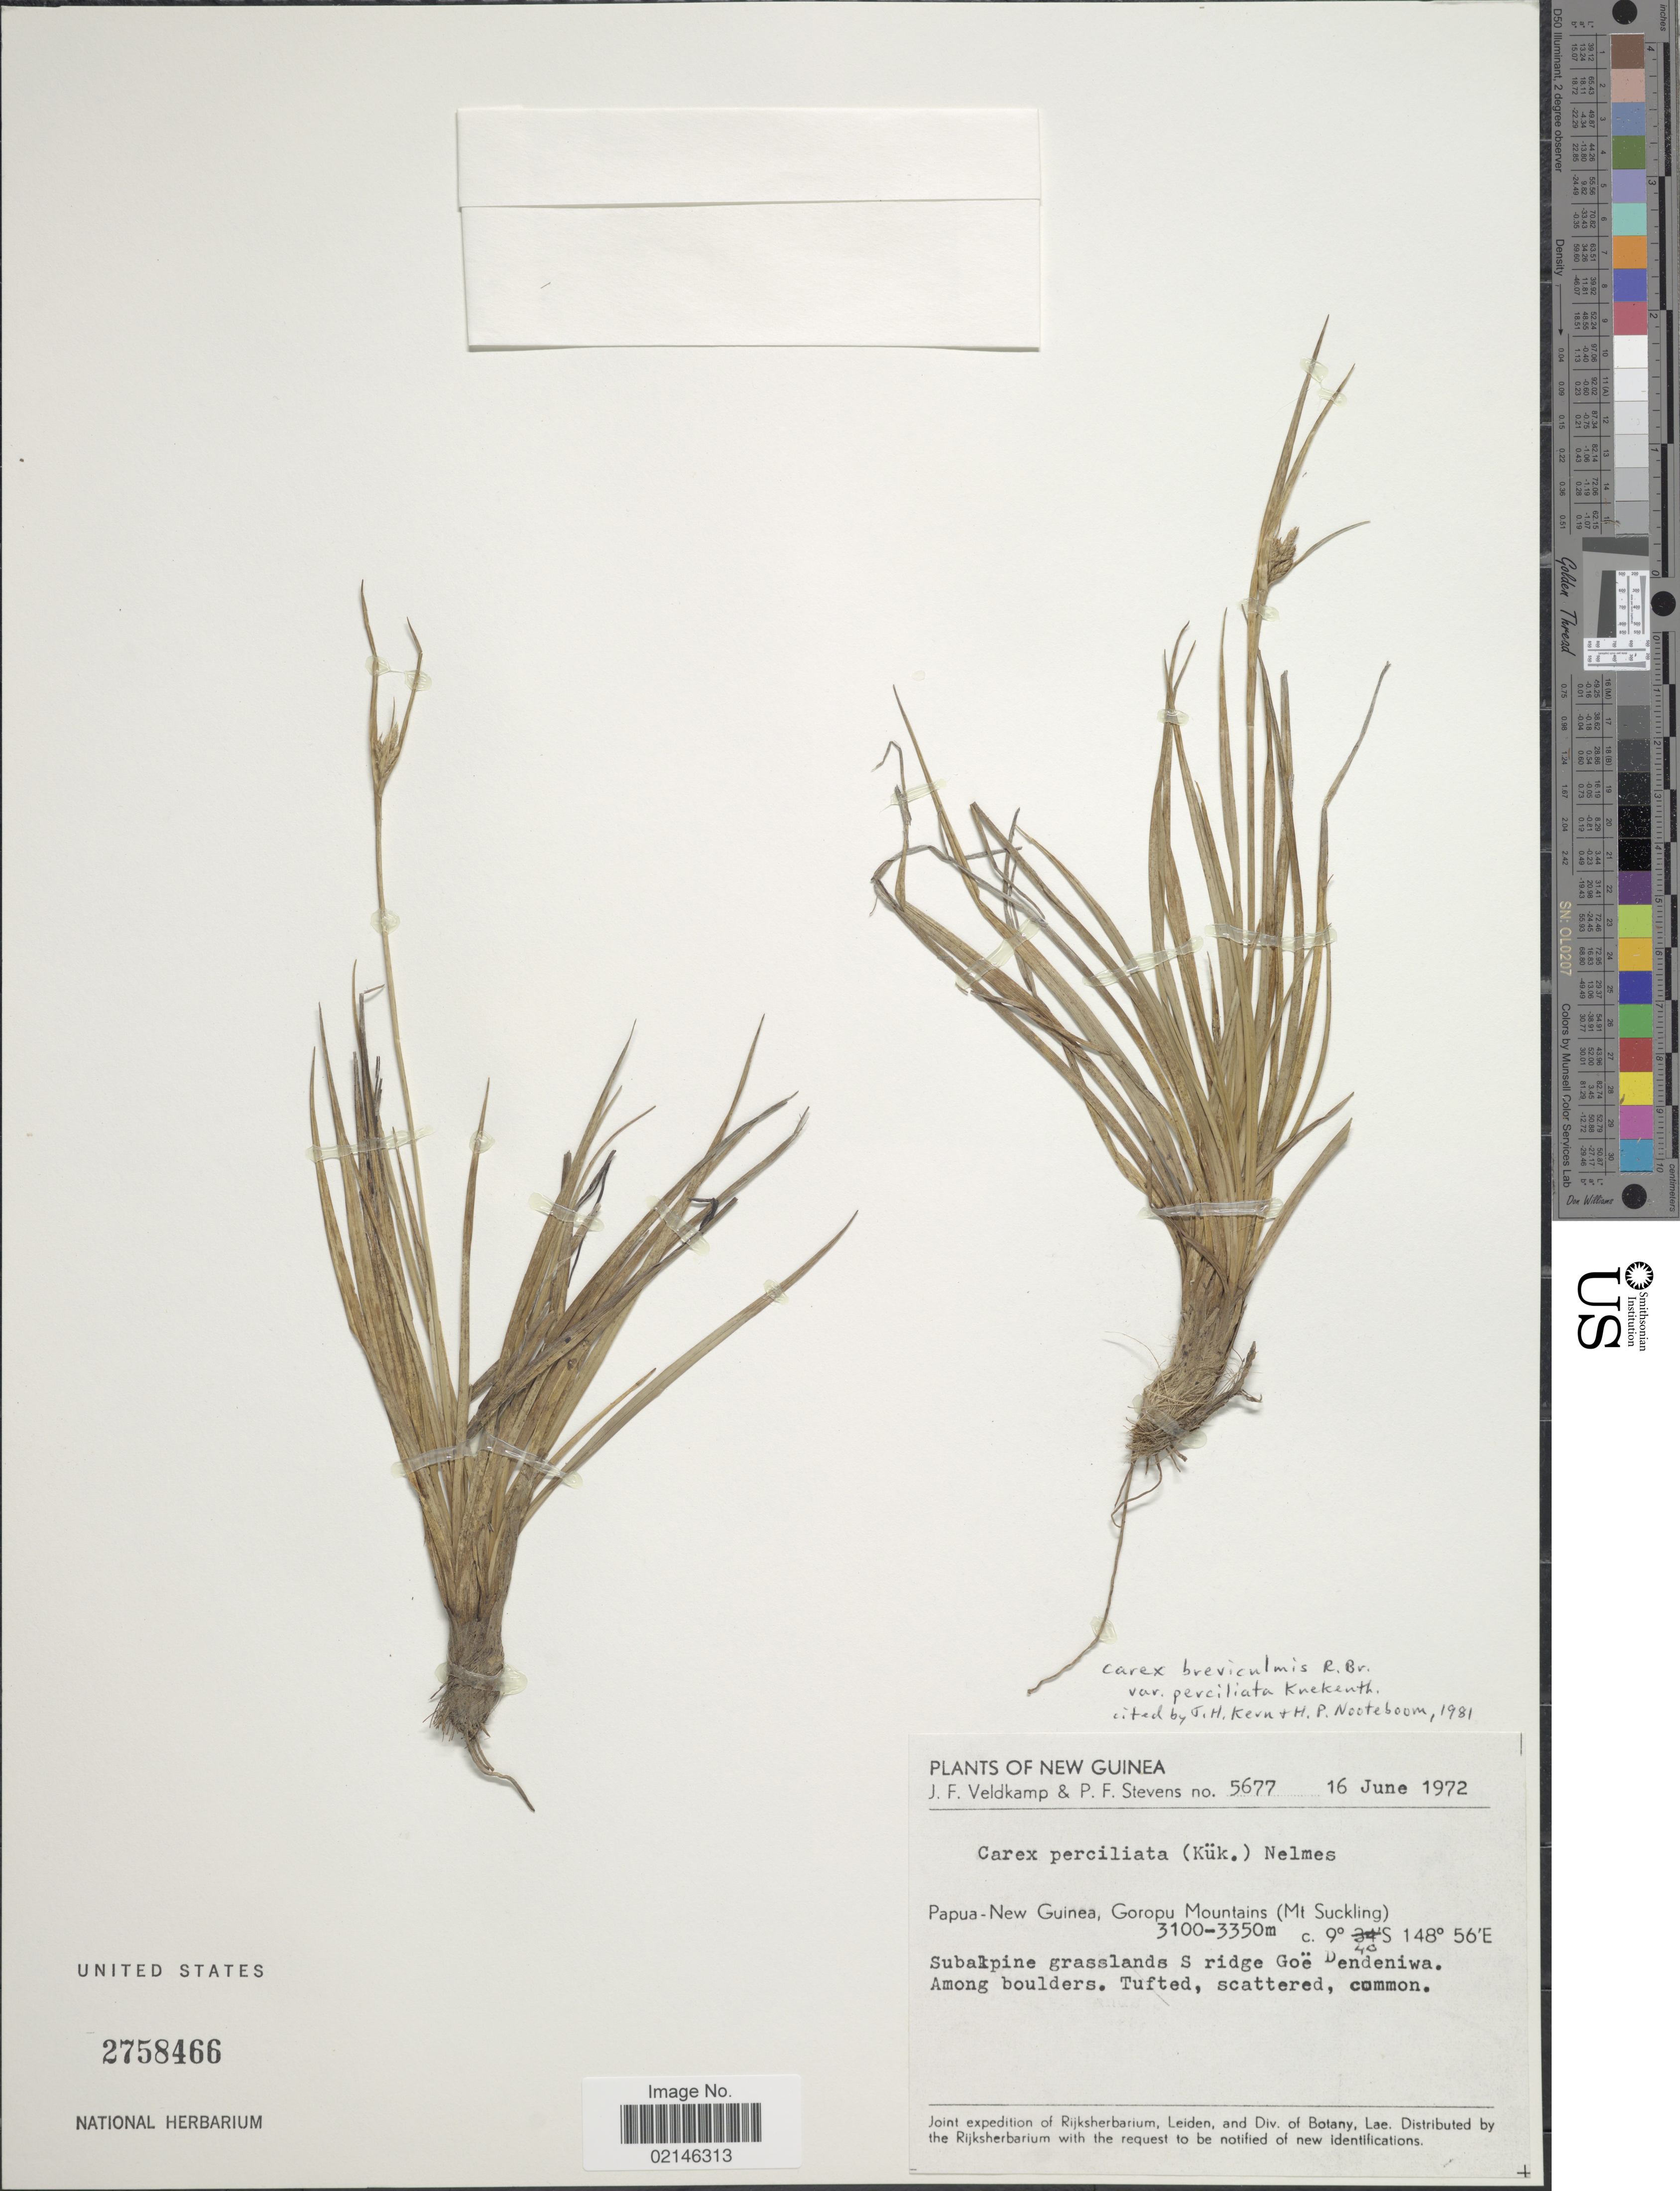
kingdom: Plantae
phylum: Tracheophyta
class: Liliopsida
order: Poales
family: Cyperaceae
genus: Carex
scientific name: Carex breviculmis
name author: R. Br.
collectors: J. F. Veldkamp & P. F. Stevens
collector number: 5677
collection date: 1972-06-16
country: Papua New Guinea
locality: Gorupu Mountains (Mt. Suckling). Subalpine grasslands S ridge Goë Dendeniwa.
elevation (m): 3100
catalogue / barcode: US 2758466